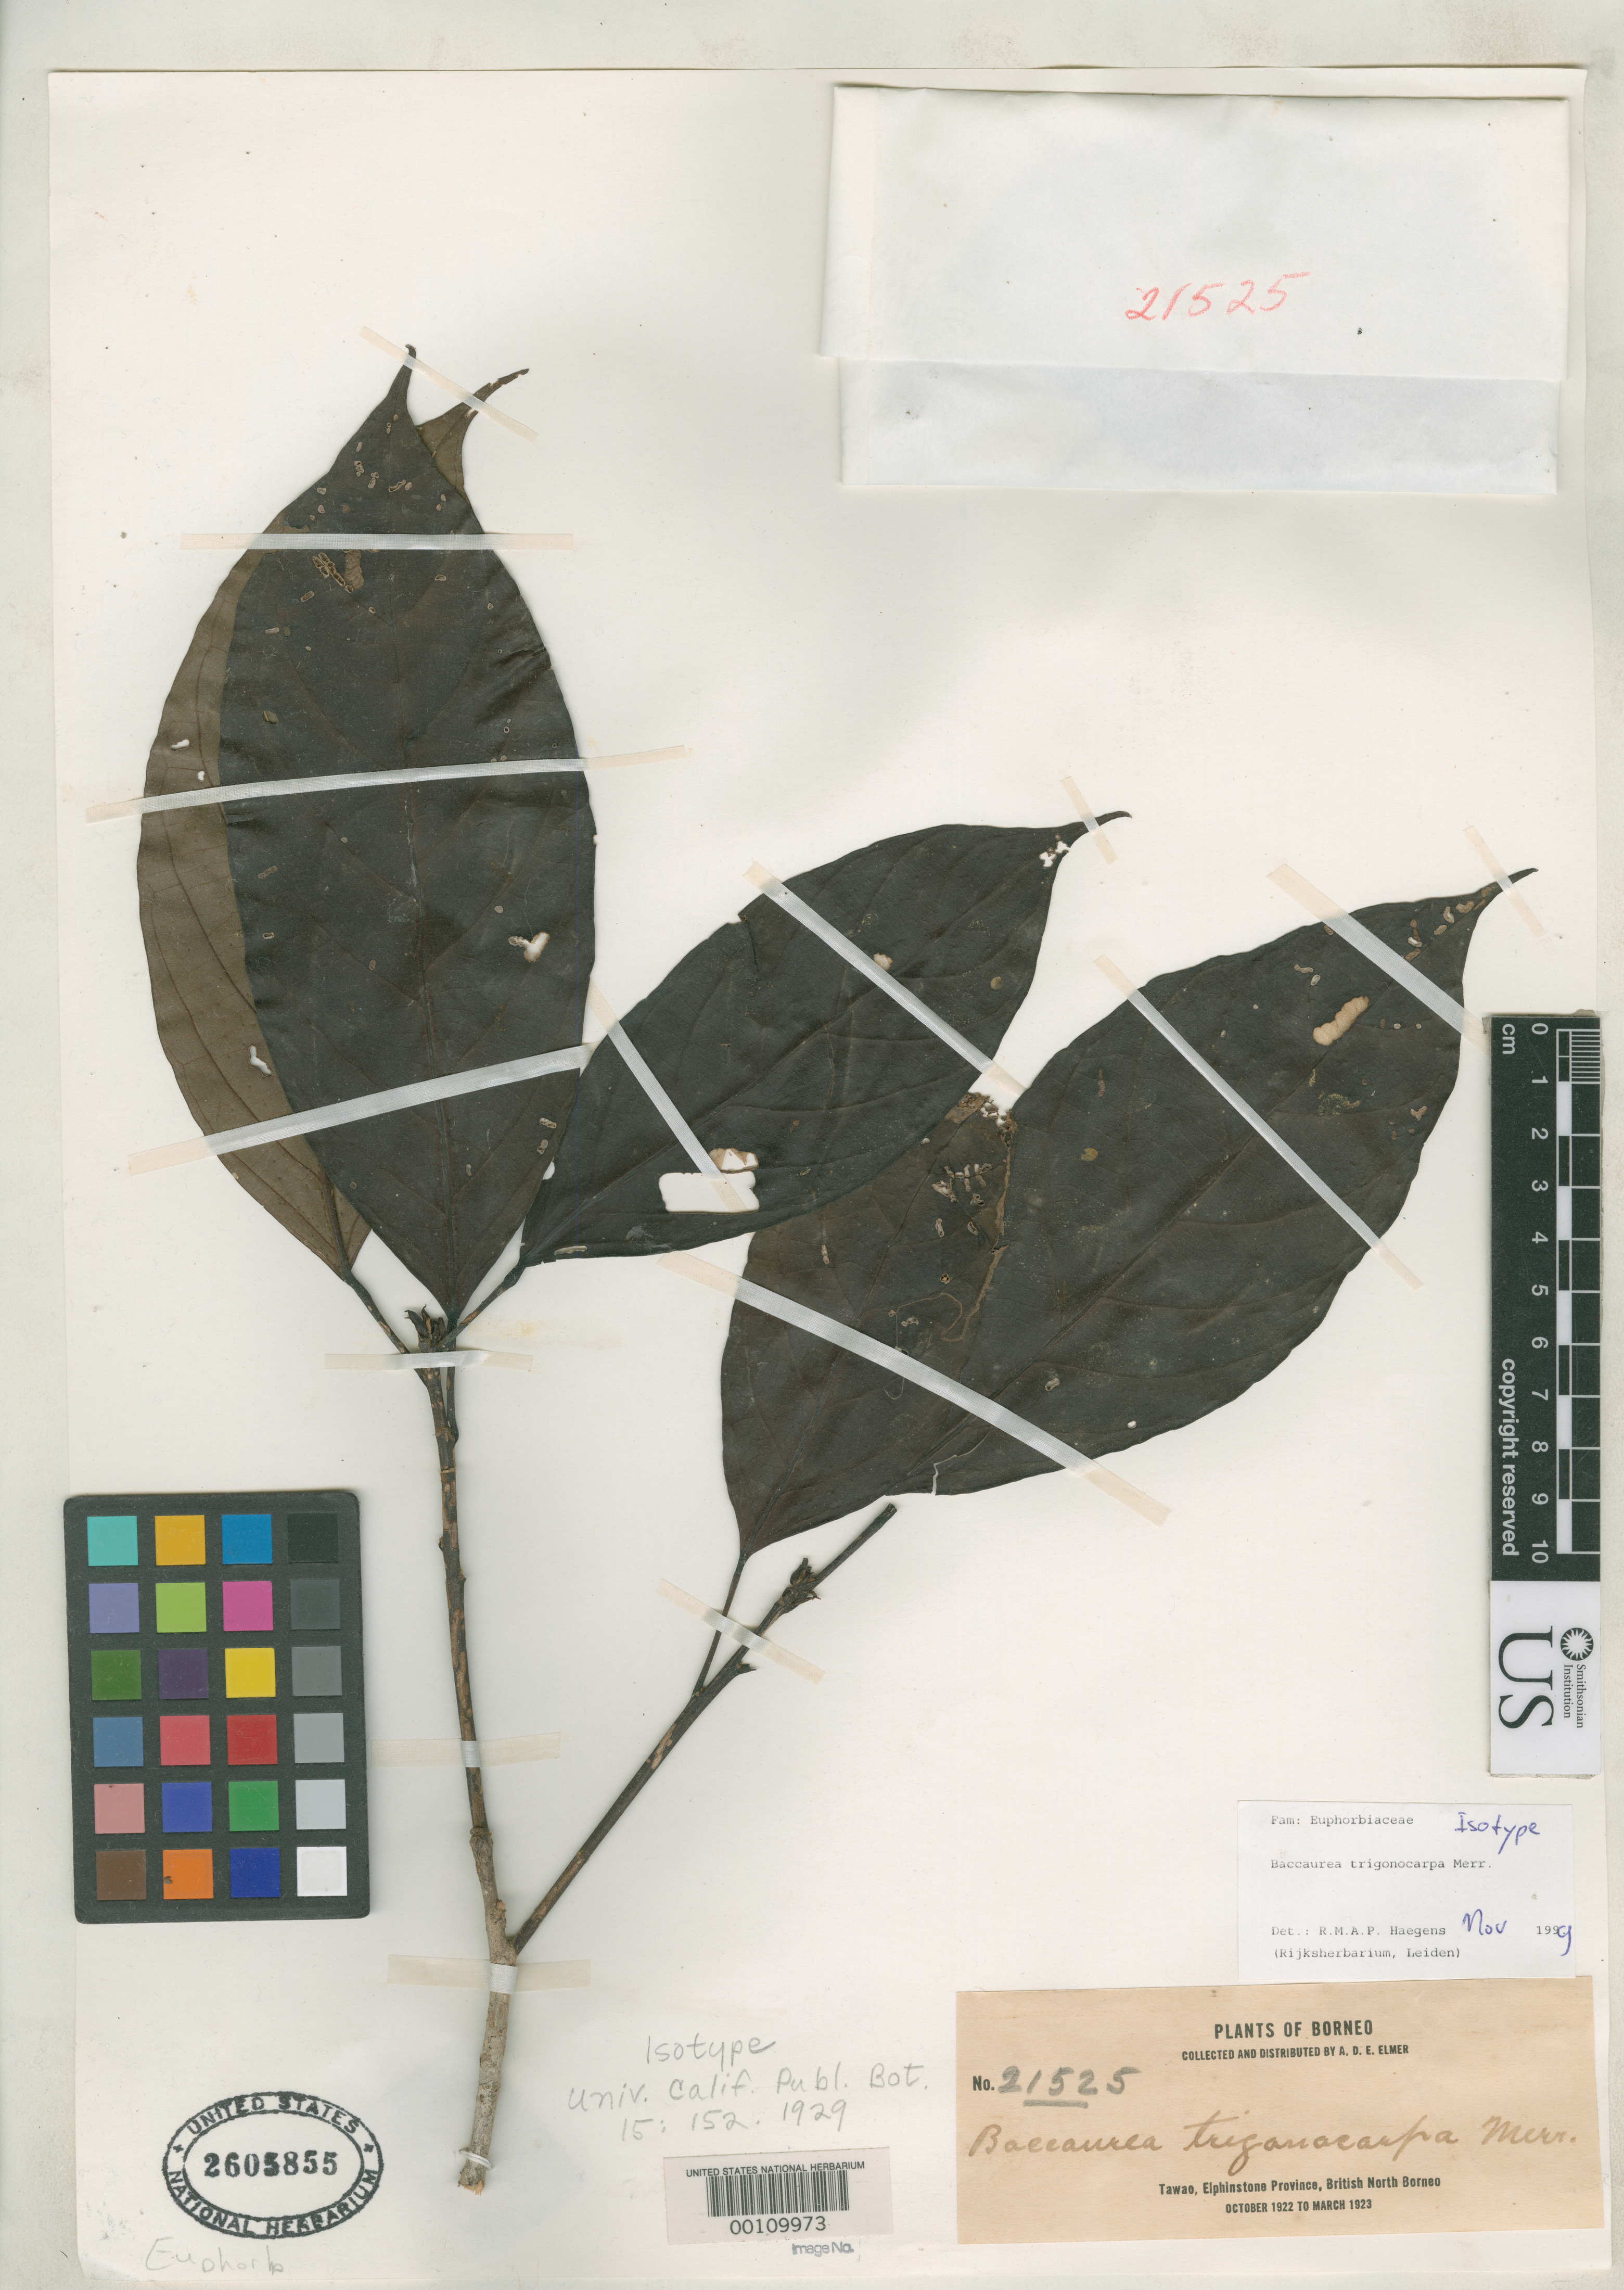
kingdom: Plantae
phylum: Tracheophyta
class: Magnoliopsida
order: Malpighiales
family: Phyllanthaceae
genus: Baccaurea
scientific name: Baccaurea trigonocarpa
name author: Merr.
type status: Isotype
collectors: A. D. E. Elmer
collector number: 21525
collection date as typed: Oct 1922 to -- Mar 1923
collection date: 1922-10/1923-03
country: Malaysia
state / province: Sabah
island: Borneo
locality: Elphinstone, Tawao.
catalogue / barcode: US 2605855